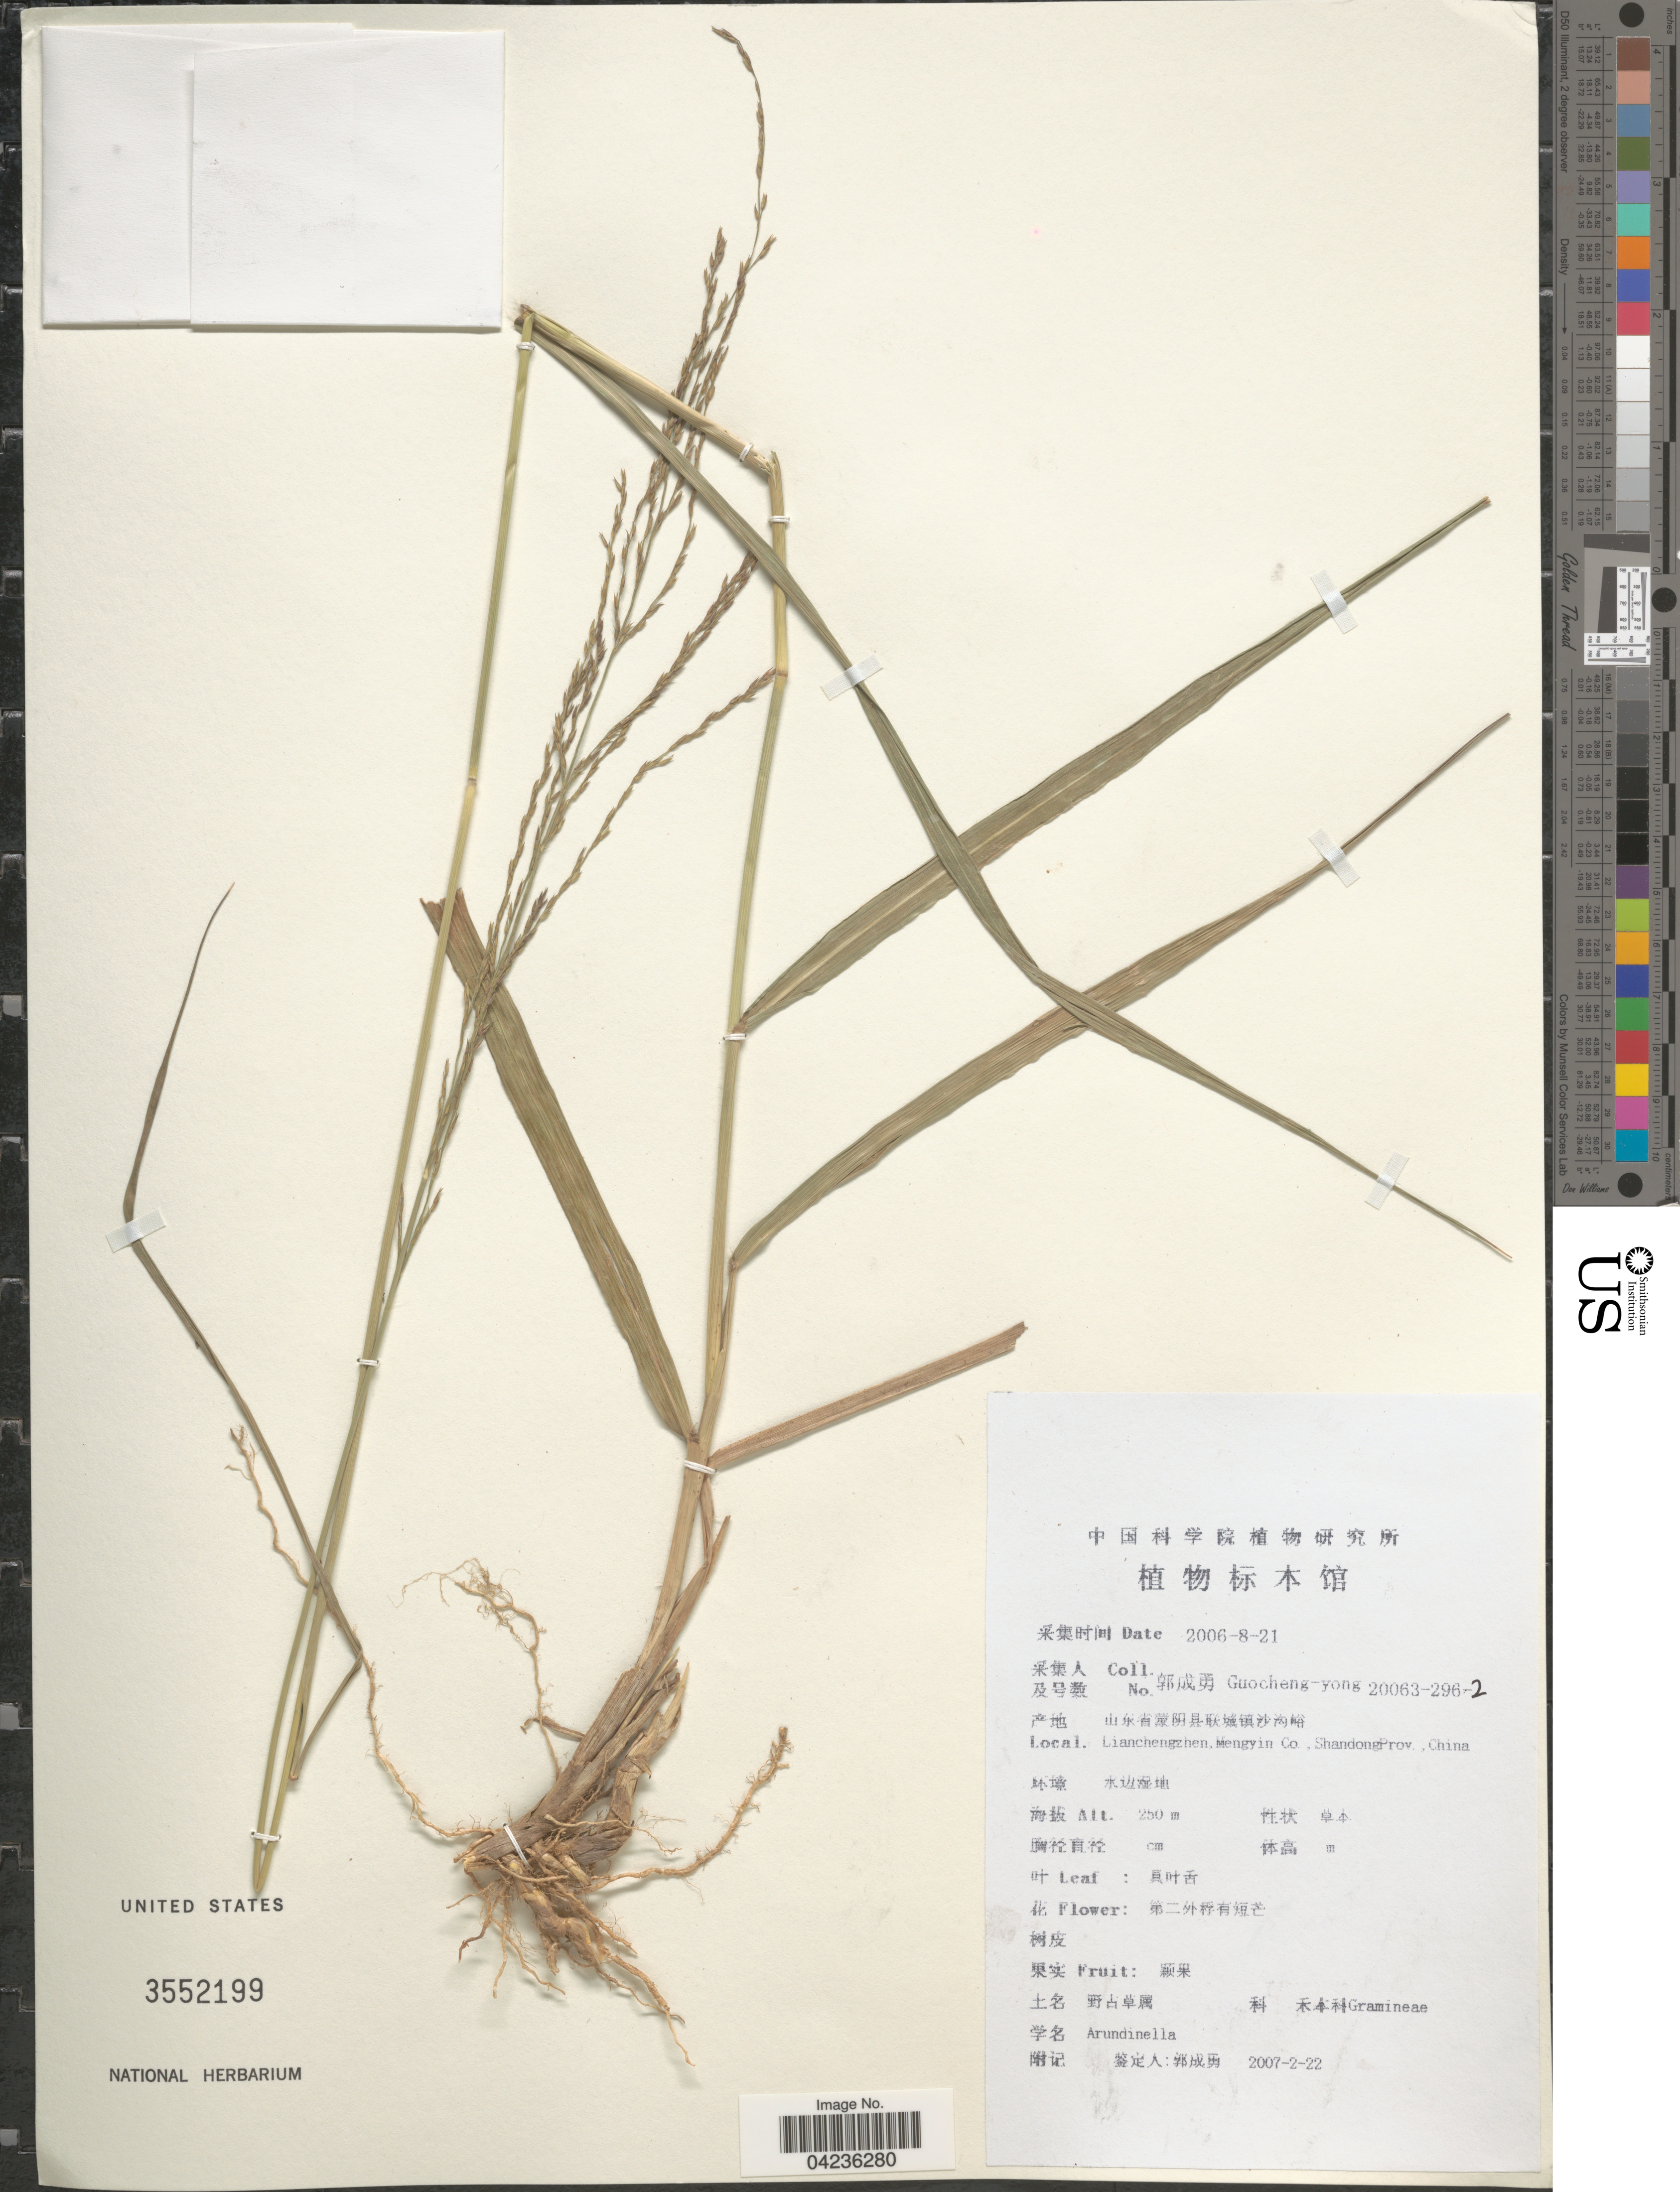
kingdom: Plantae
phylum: Tracheophyta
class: Liliopsida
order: Poales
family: Poaceae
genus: Arundinella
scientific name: Arundinella sp.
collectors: Guo cheng-yong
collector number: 20063-296-2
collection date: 2006-08-21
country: China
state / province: Shandong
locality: Lianchengzhen, Mengyin Co., ShandonProv. X.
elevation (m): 250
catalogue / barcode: US 3552199